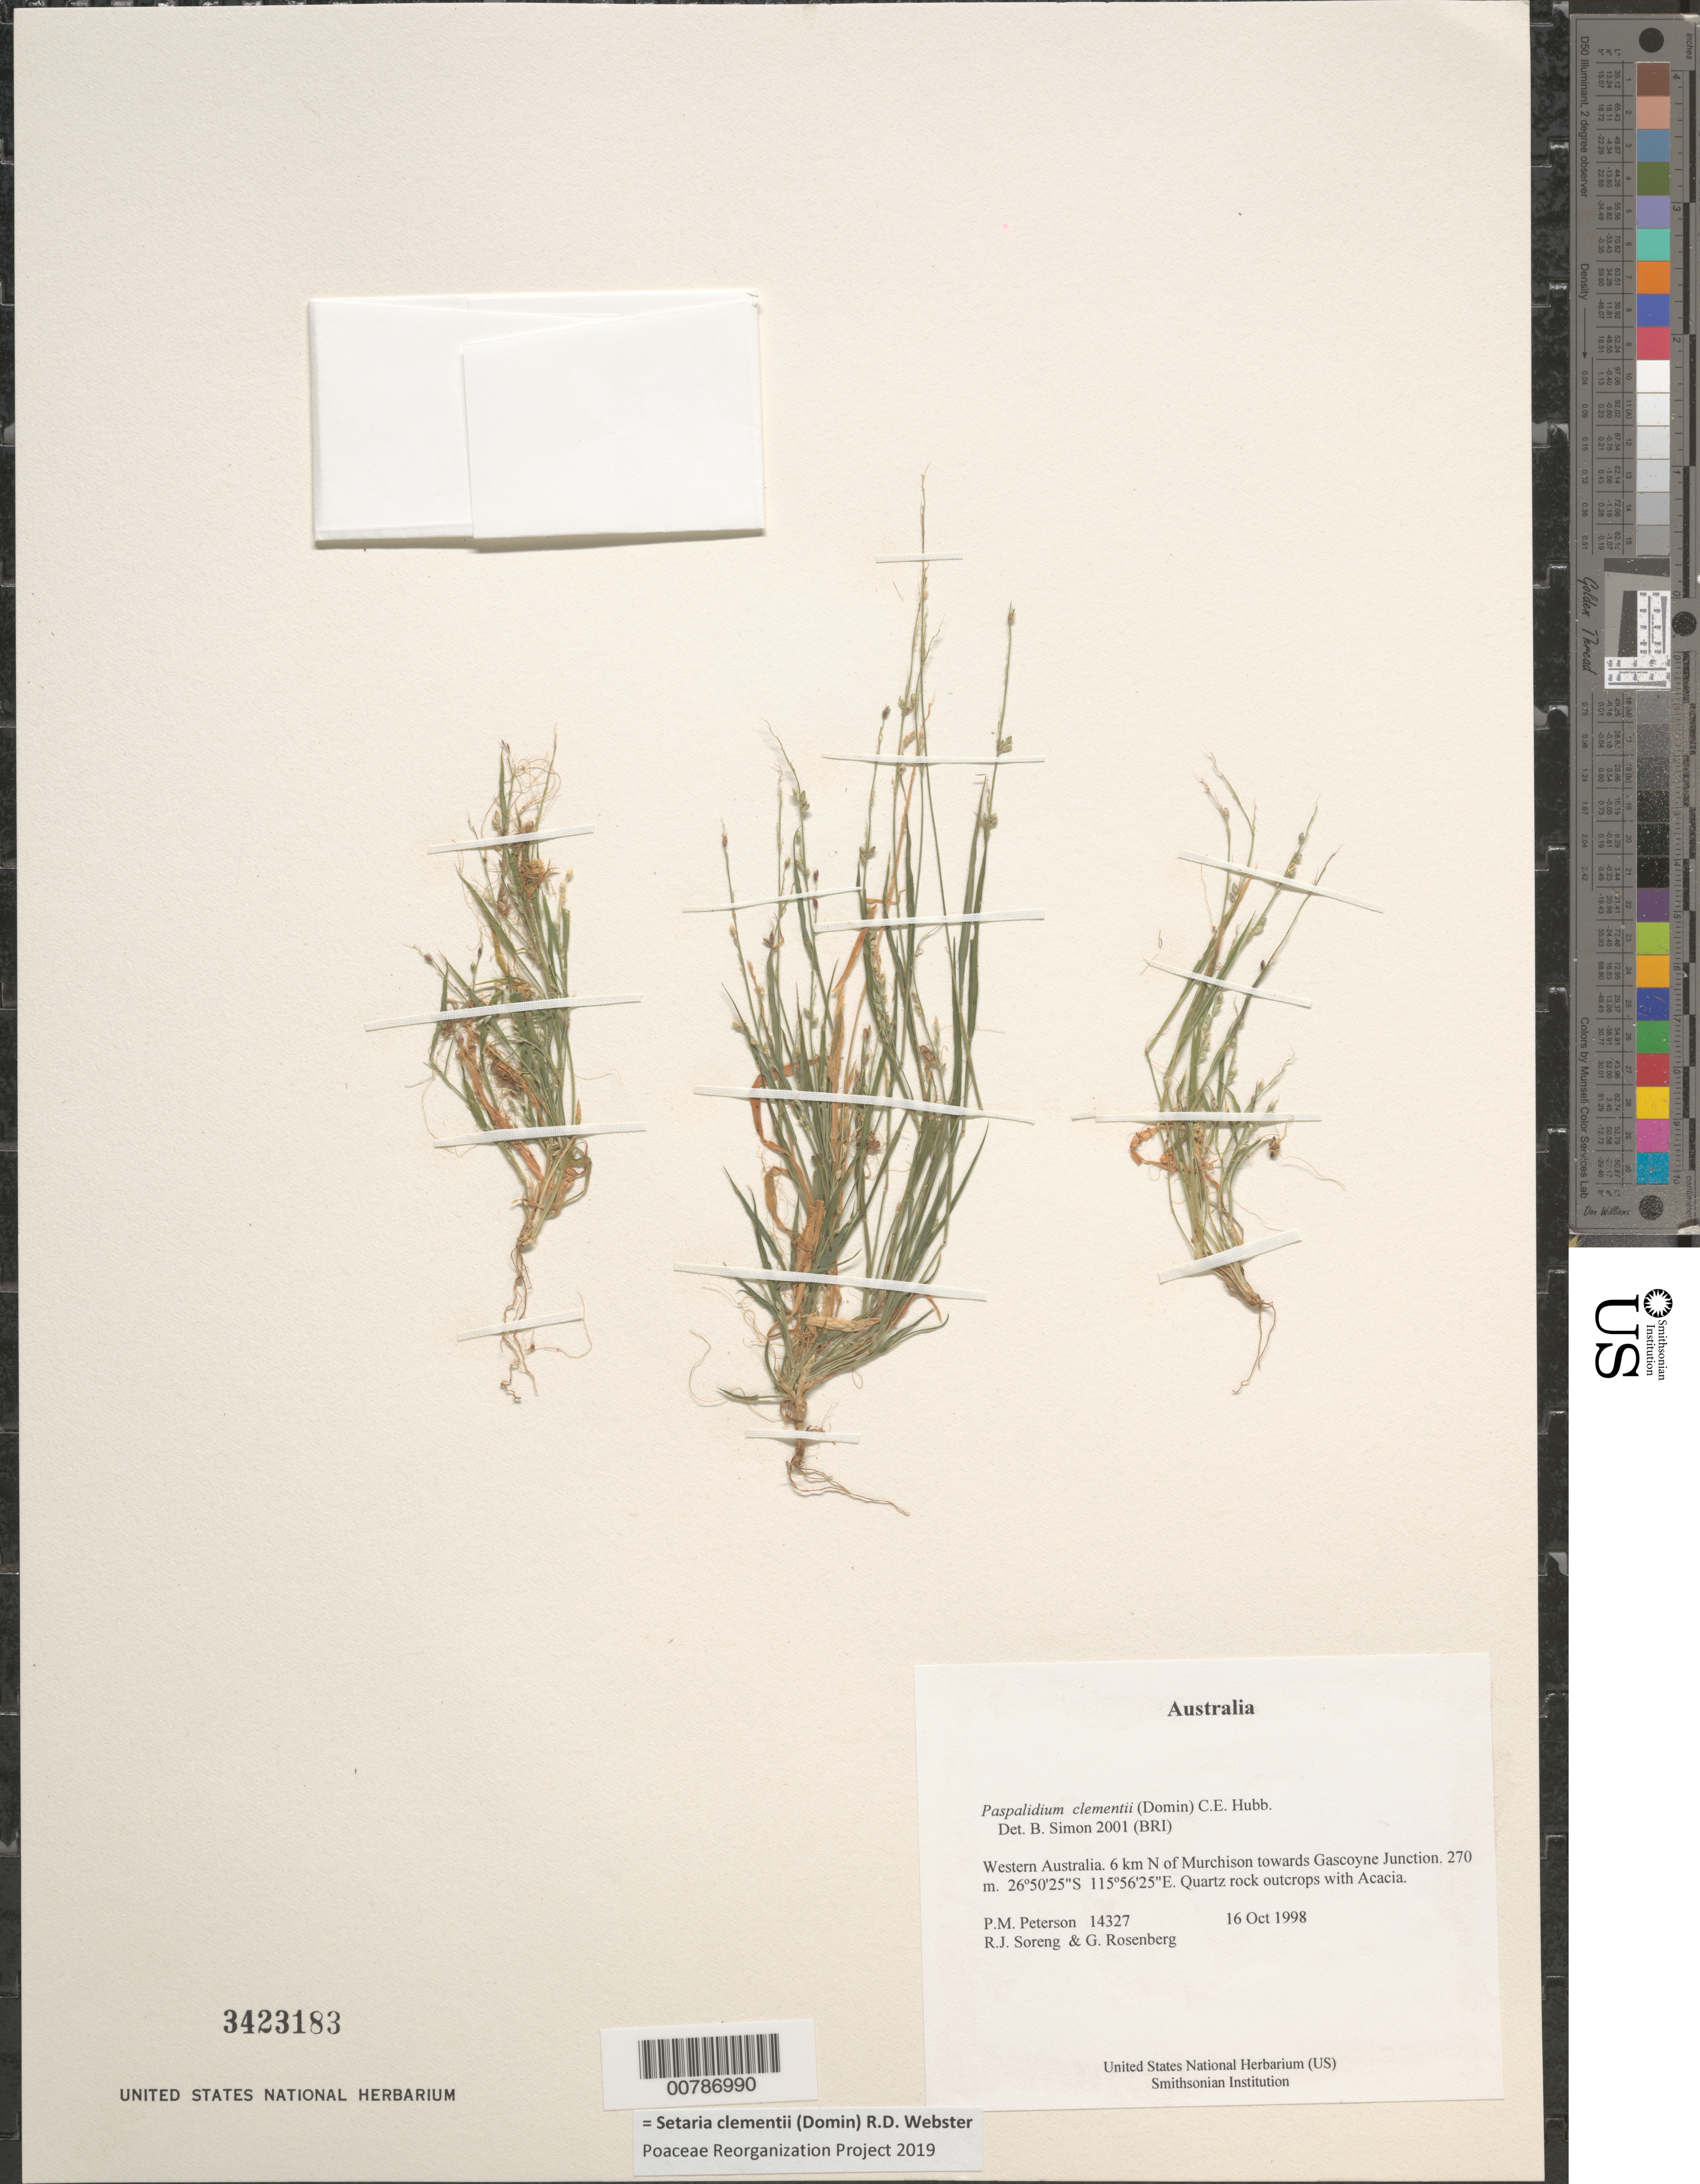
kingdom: Plantae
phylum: Tracheophyta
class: Liliopsida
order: Poales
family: Poaceae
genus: Paspalidium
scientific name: Paspalidium clementii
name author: (Domin) C.E. Hubb.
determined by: Simon, B.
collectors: P. M. Peterson, R. J. Soreng & G. Rosenberg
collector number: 14327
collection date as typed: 16 Oct 1998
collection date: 1998-10-16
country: Australia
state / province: Western Australia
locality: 6 km N of Murchison towards Gascoyne Junction.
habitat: Quartz rock outcrops with Acacia.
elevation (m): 270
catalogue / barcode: US 3423183